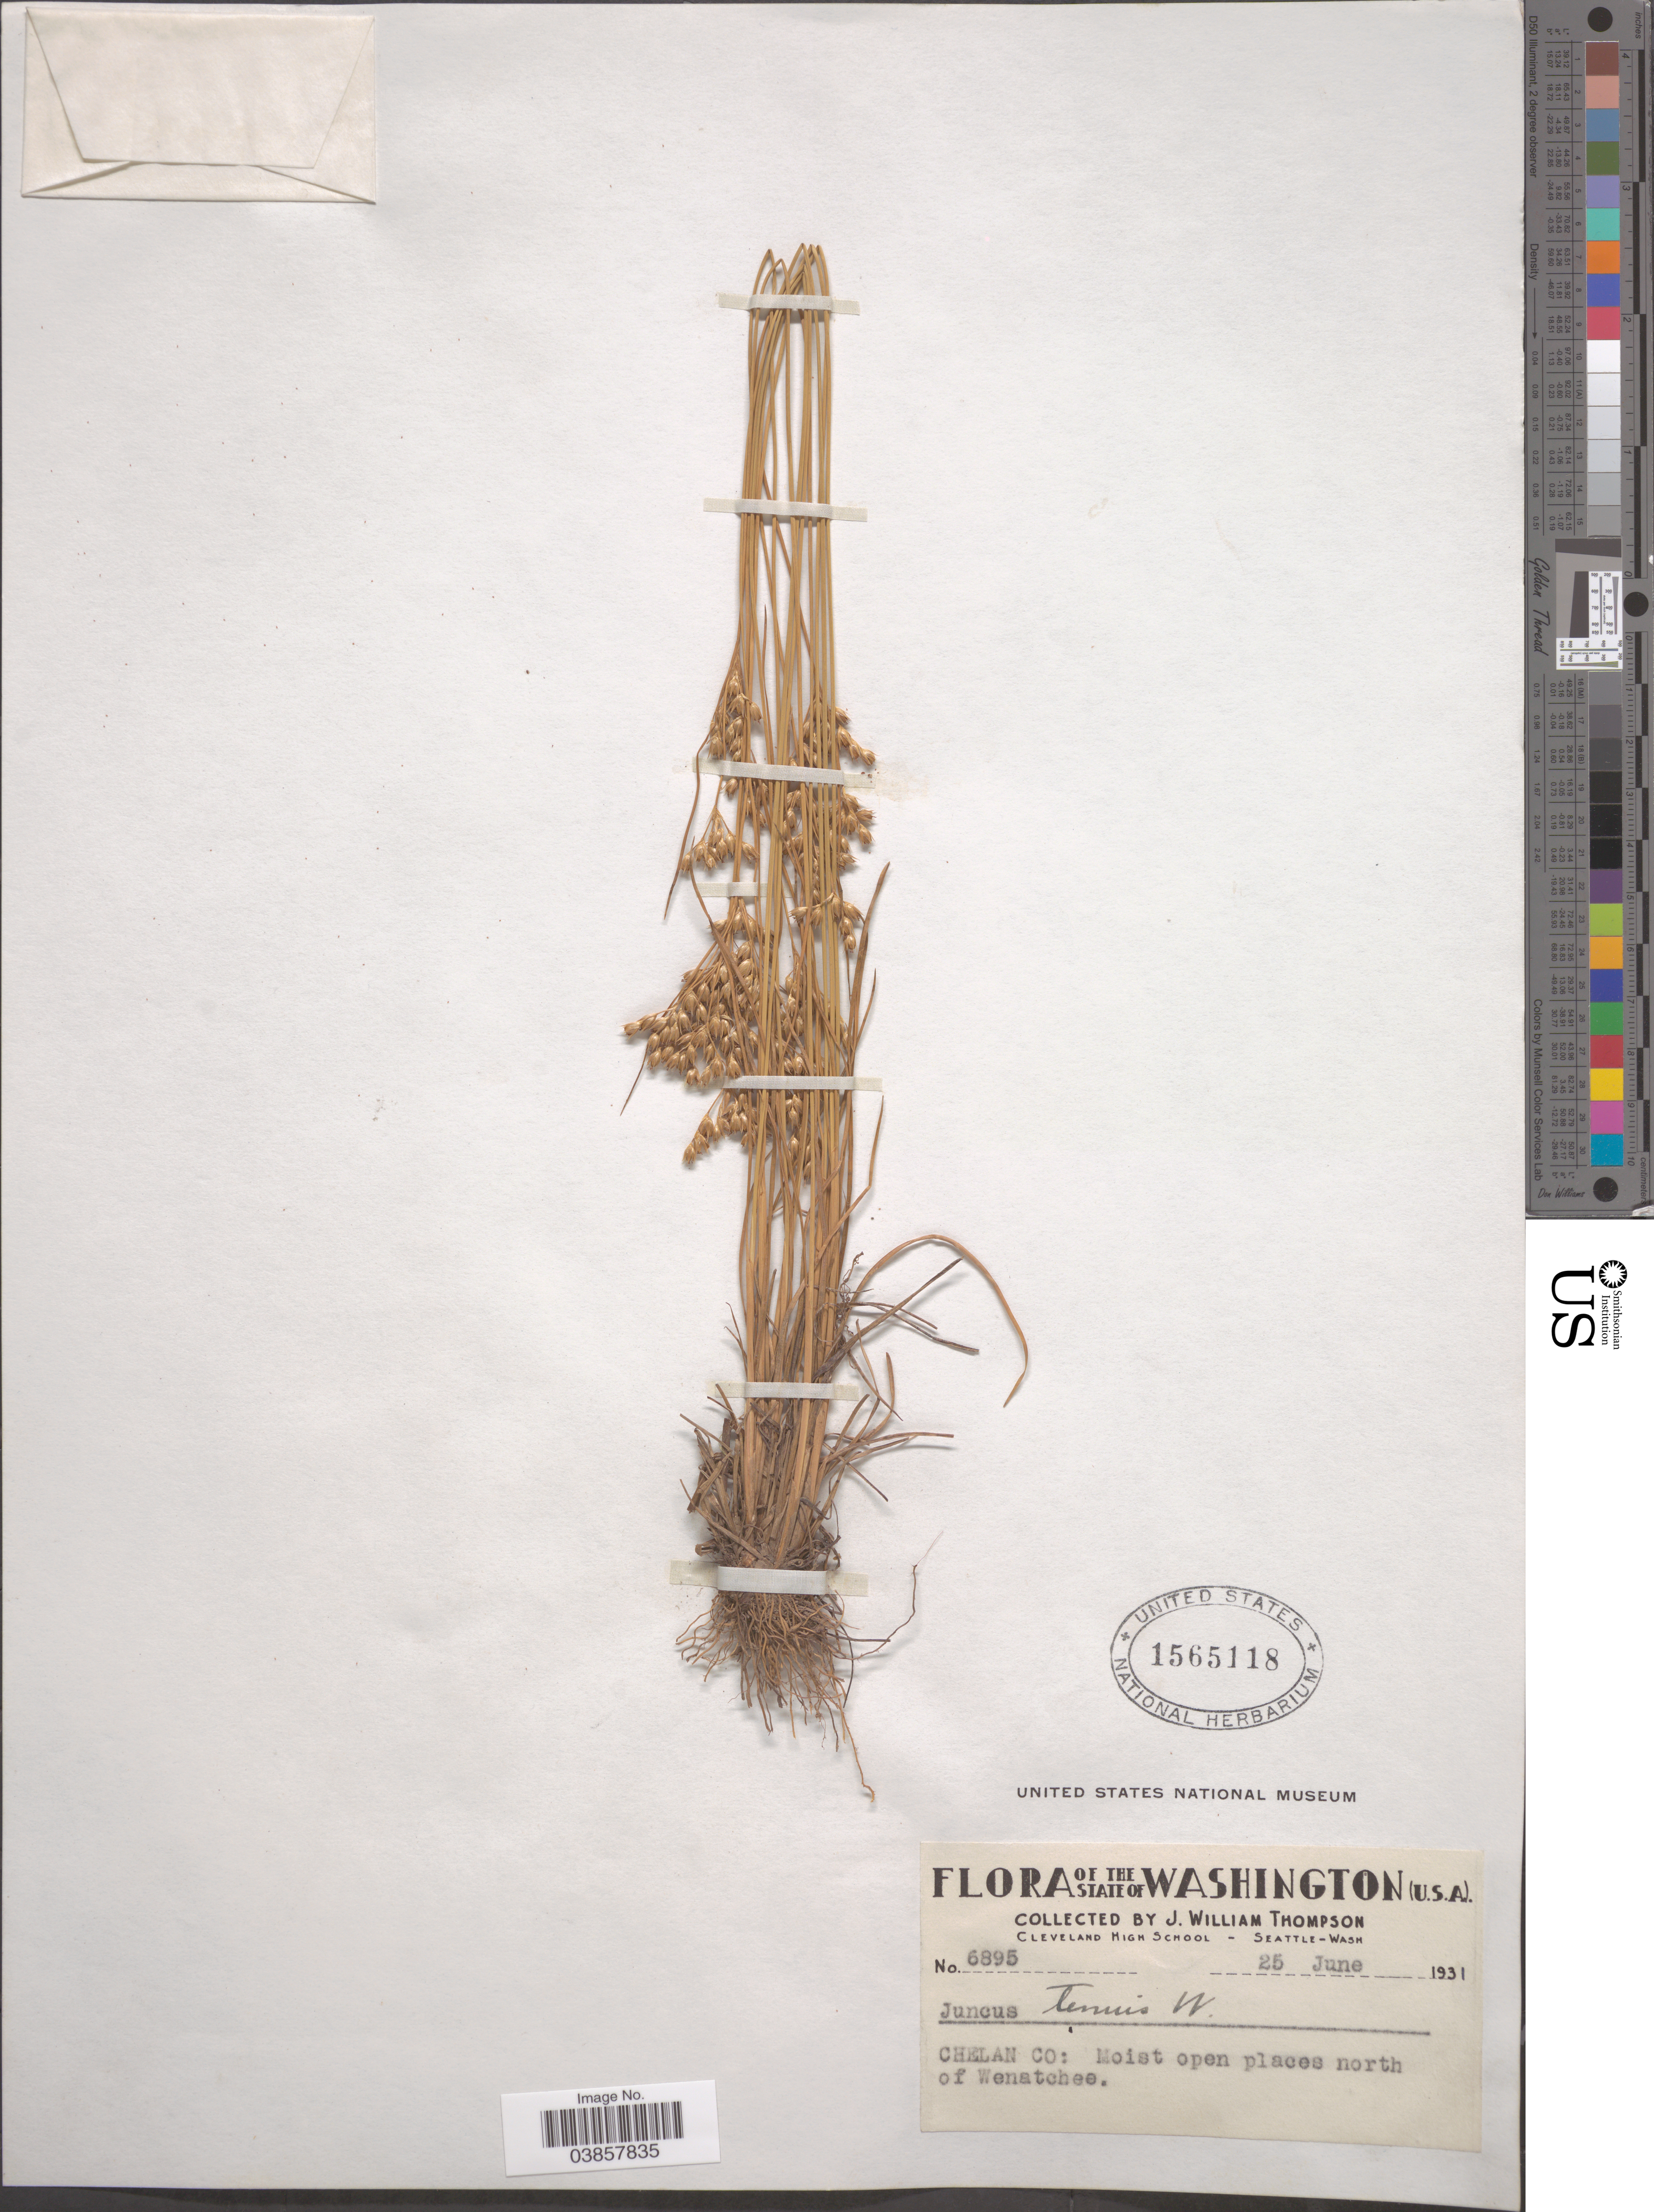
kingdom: Plantae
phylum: Tracheophyta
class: Liliopsida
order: Poales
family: Juncaceae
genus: Juncus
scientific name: Juncus tenuis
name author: Willd.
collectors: J. W. Thompson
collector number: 6895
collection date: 1931-06-25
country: United States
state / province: Washington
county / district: Chelan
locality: Chelan Co: Moist open places north of Wenatchee.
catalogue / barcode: US 1565118